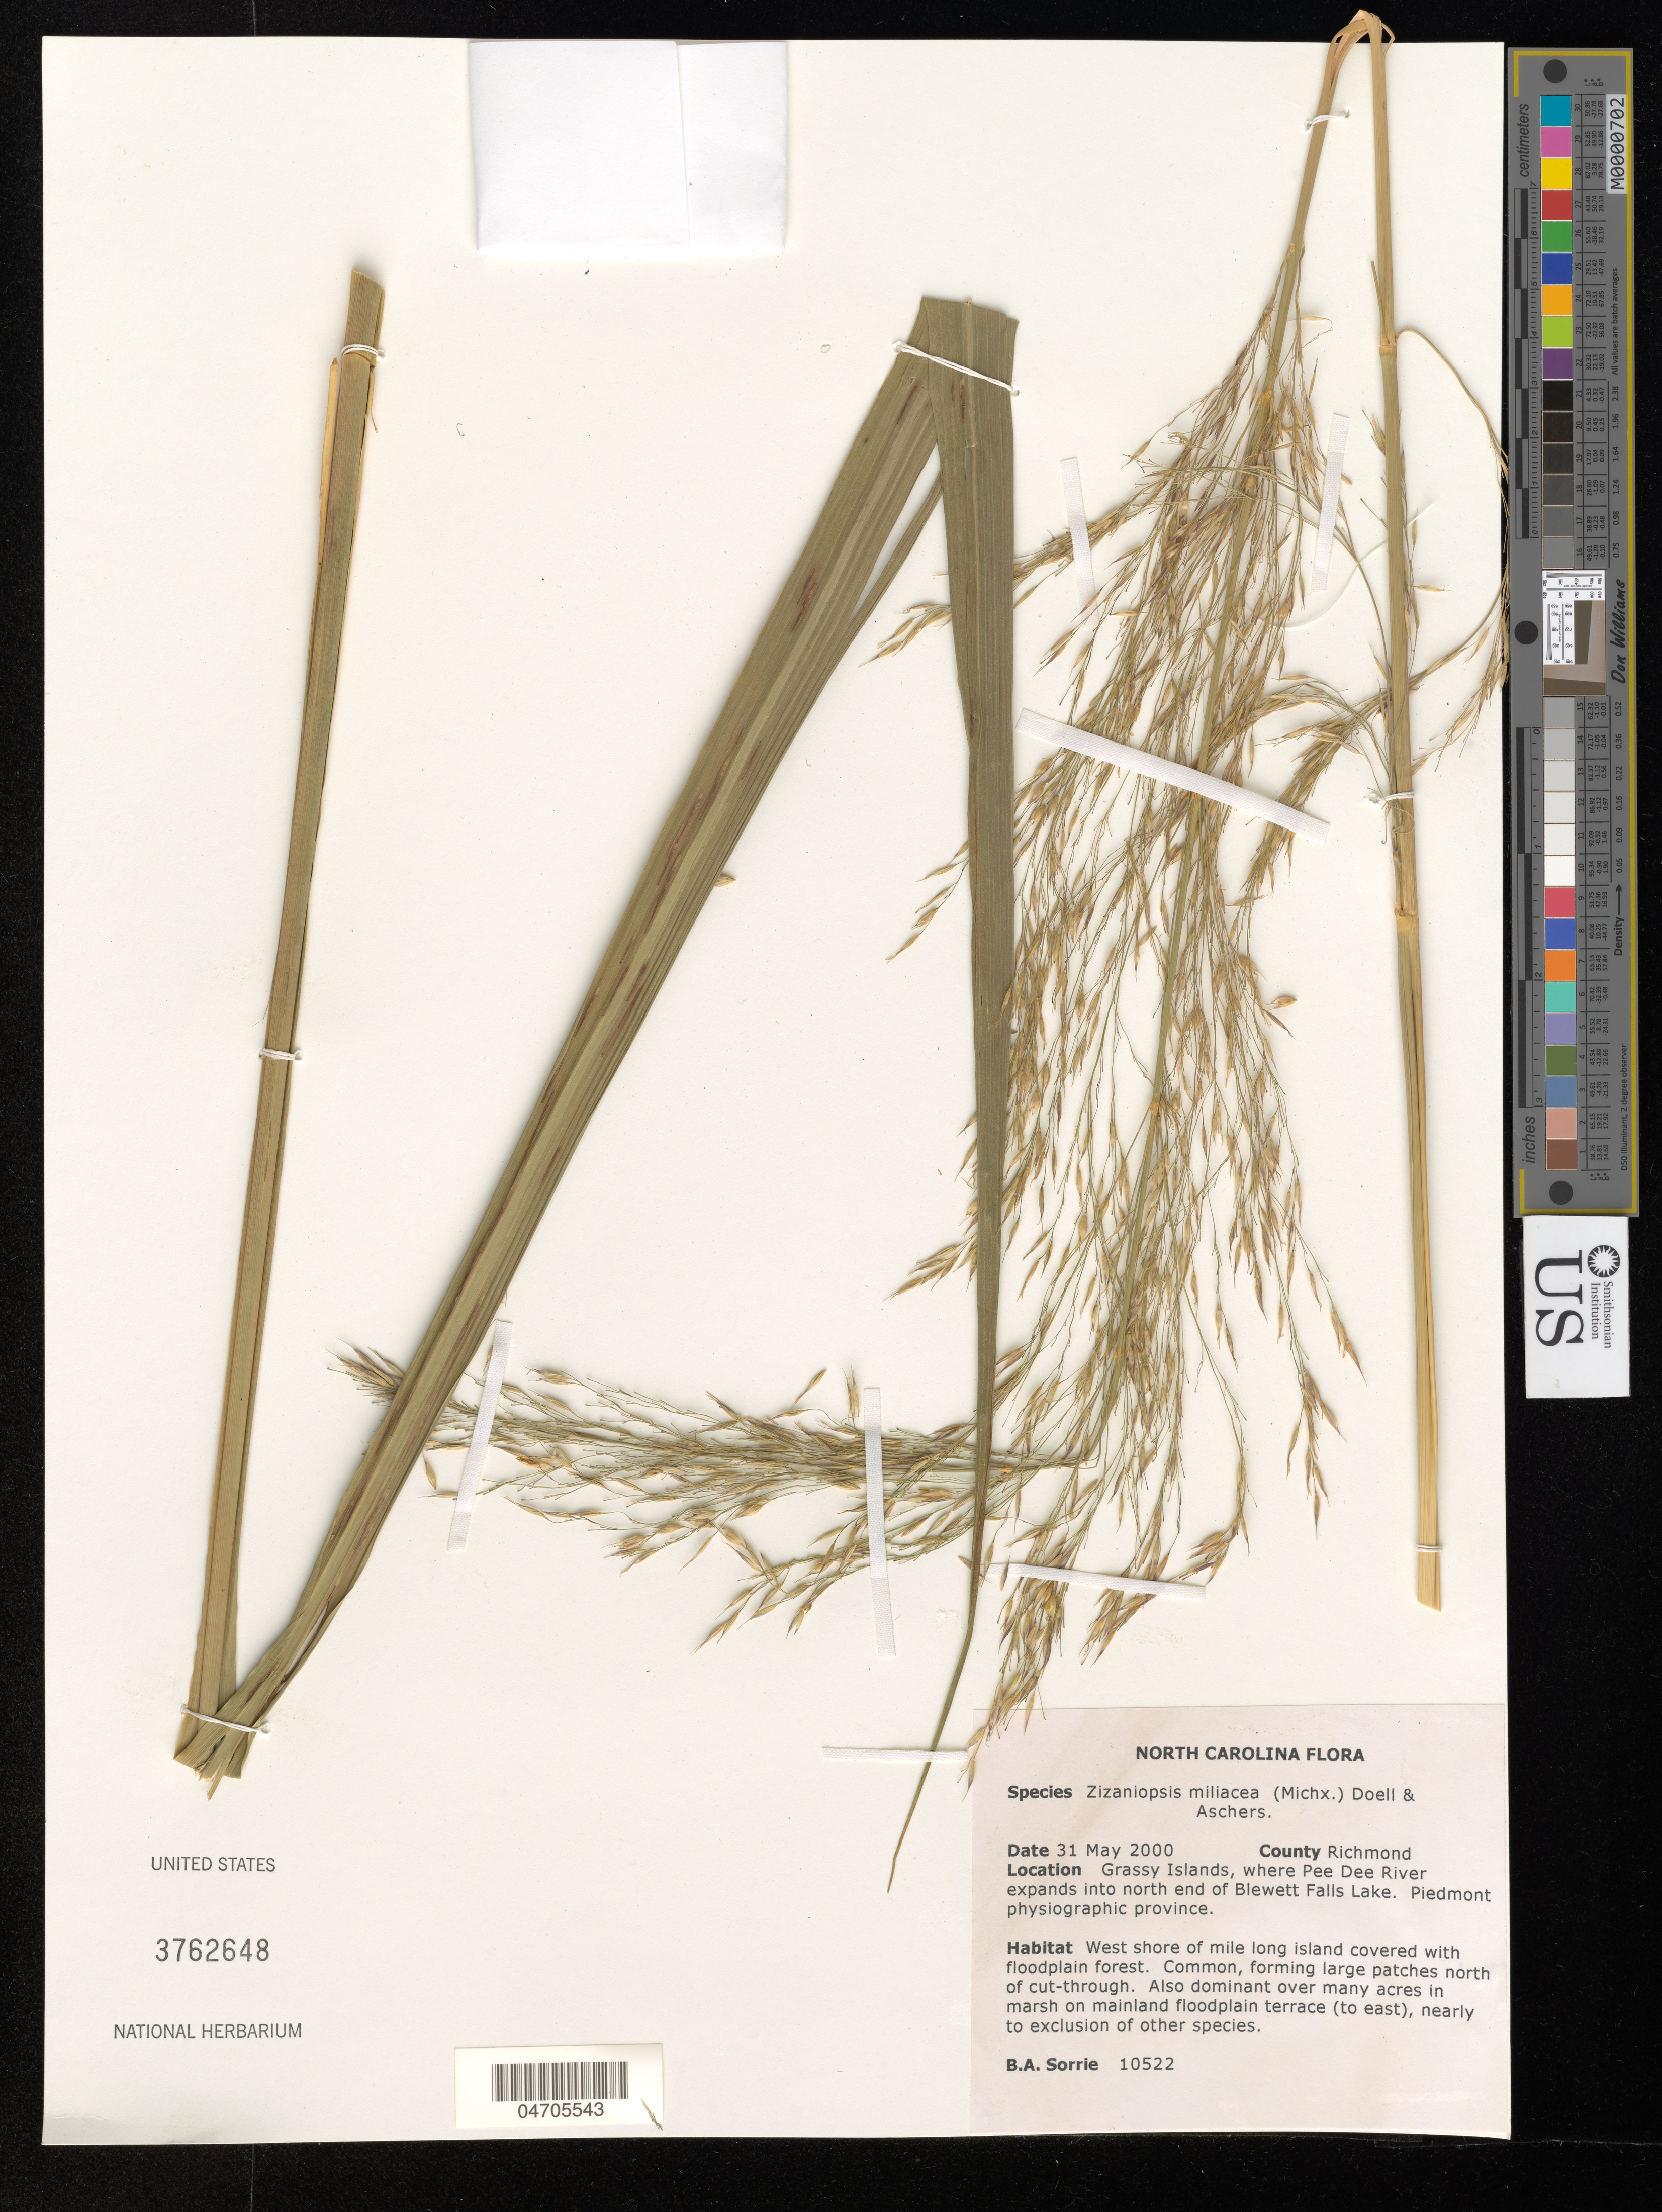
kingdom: Plantae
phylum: Tracheophyta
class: Liliopsida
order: Poales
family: Poaceae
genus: Zizaniopsis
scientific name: Zizaniopsis miliacea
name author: (Michx.) Döll & Asch.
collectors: B. Sorrie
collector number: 10522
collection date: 2000-05-31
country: United States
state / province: North Carolina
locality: County Richmond. Grassy Islands, where Pee Dee River expands into north end of Blewett Falls Lake. Piedmont physiographic province. West shore of mile long island covered with floodplain forest.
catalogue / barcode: US 3762648